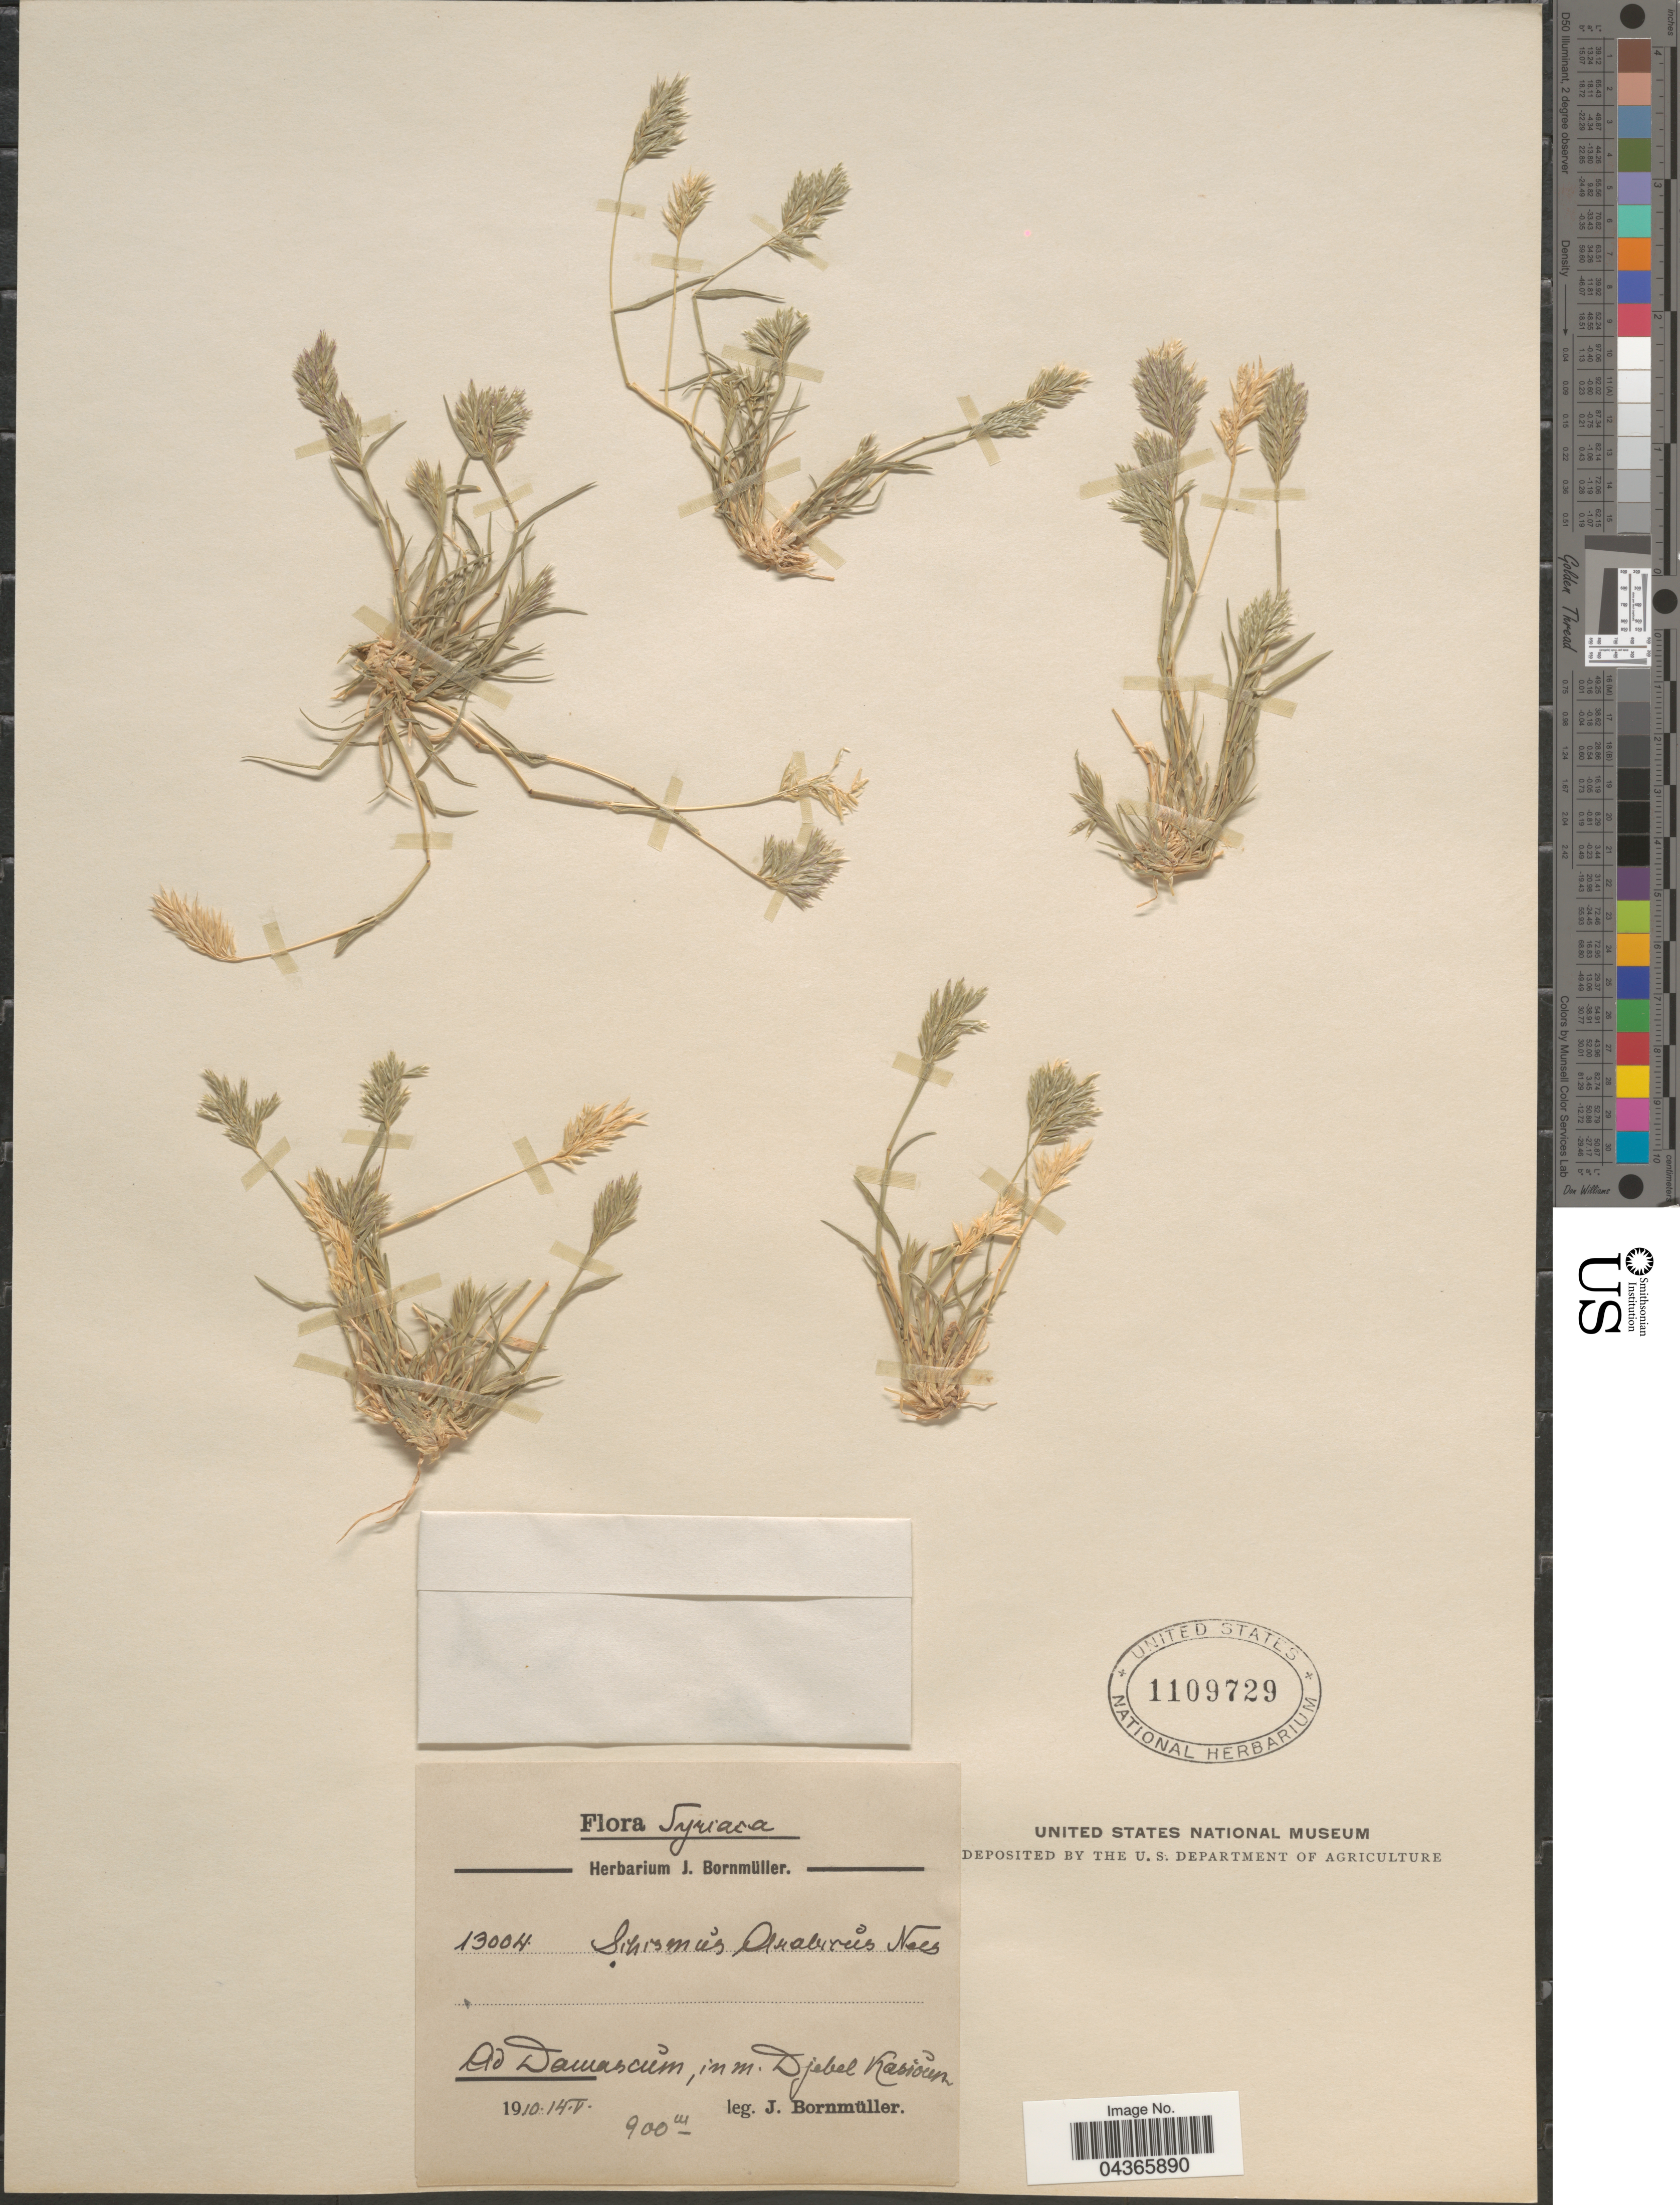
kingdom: Plantae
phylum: Tracheophyta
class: Liliopsida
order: Poales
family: Poaceae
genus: Schismus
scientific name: Schismus arabicus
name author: Nees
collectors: J. Bornmüller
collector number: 13004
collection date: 1910-05-14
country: Syria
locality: Syriaca. Ad Damascum, in m. Djebel Kasioun.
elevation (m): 900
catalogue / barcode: US 1109729